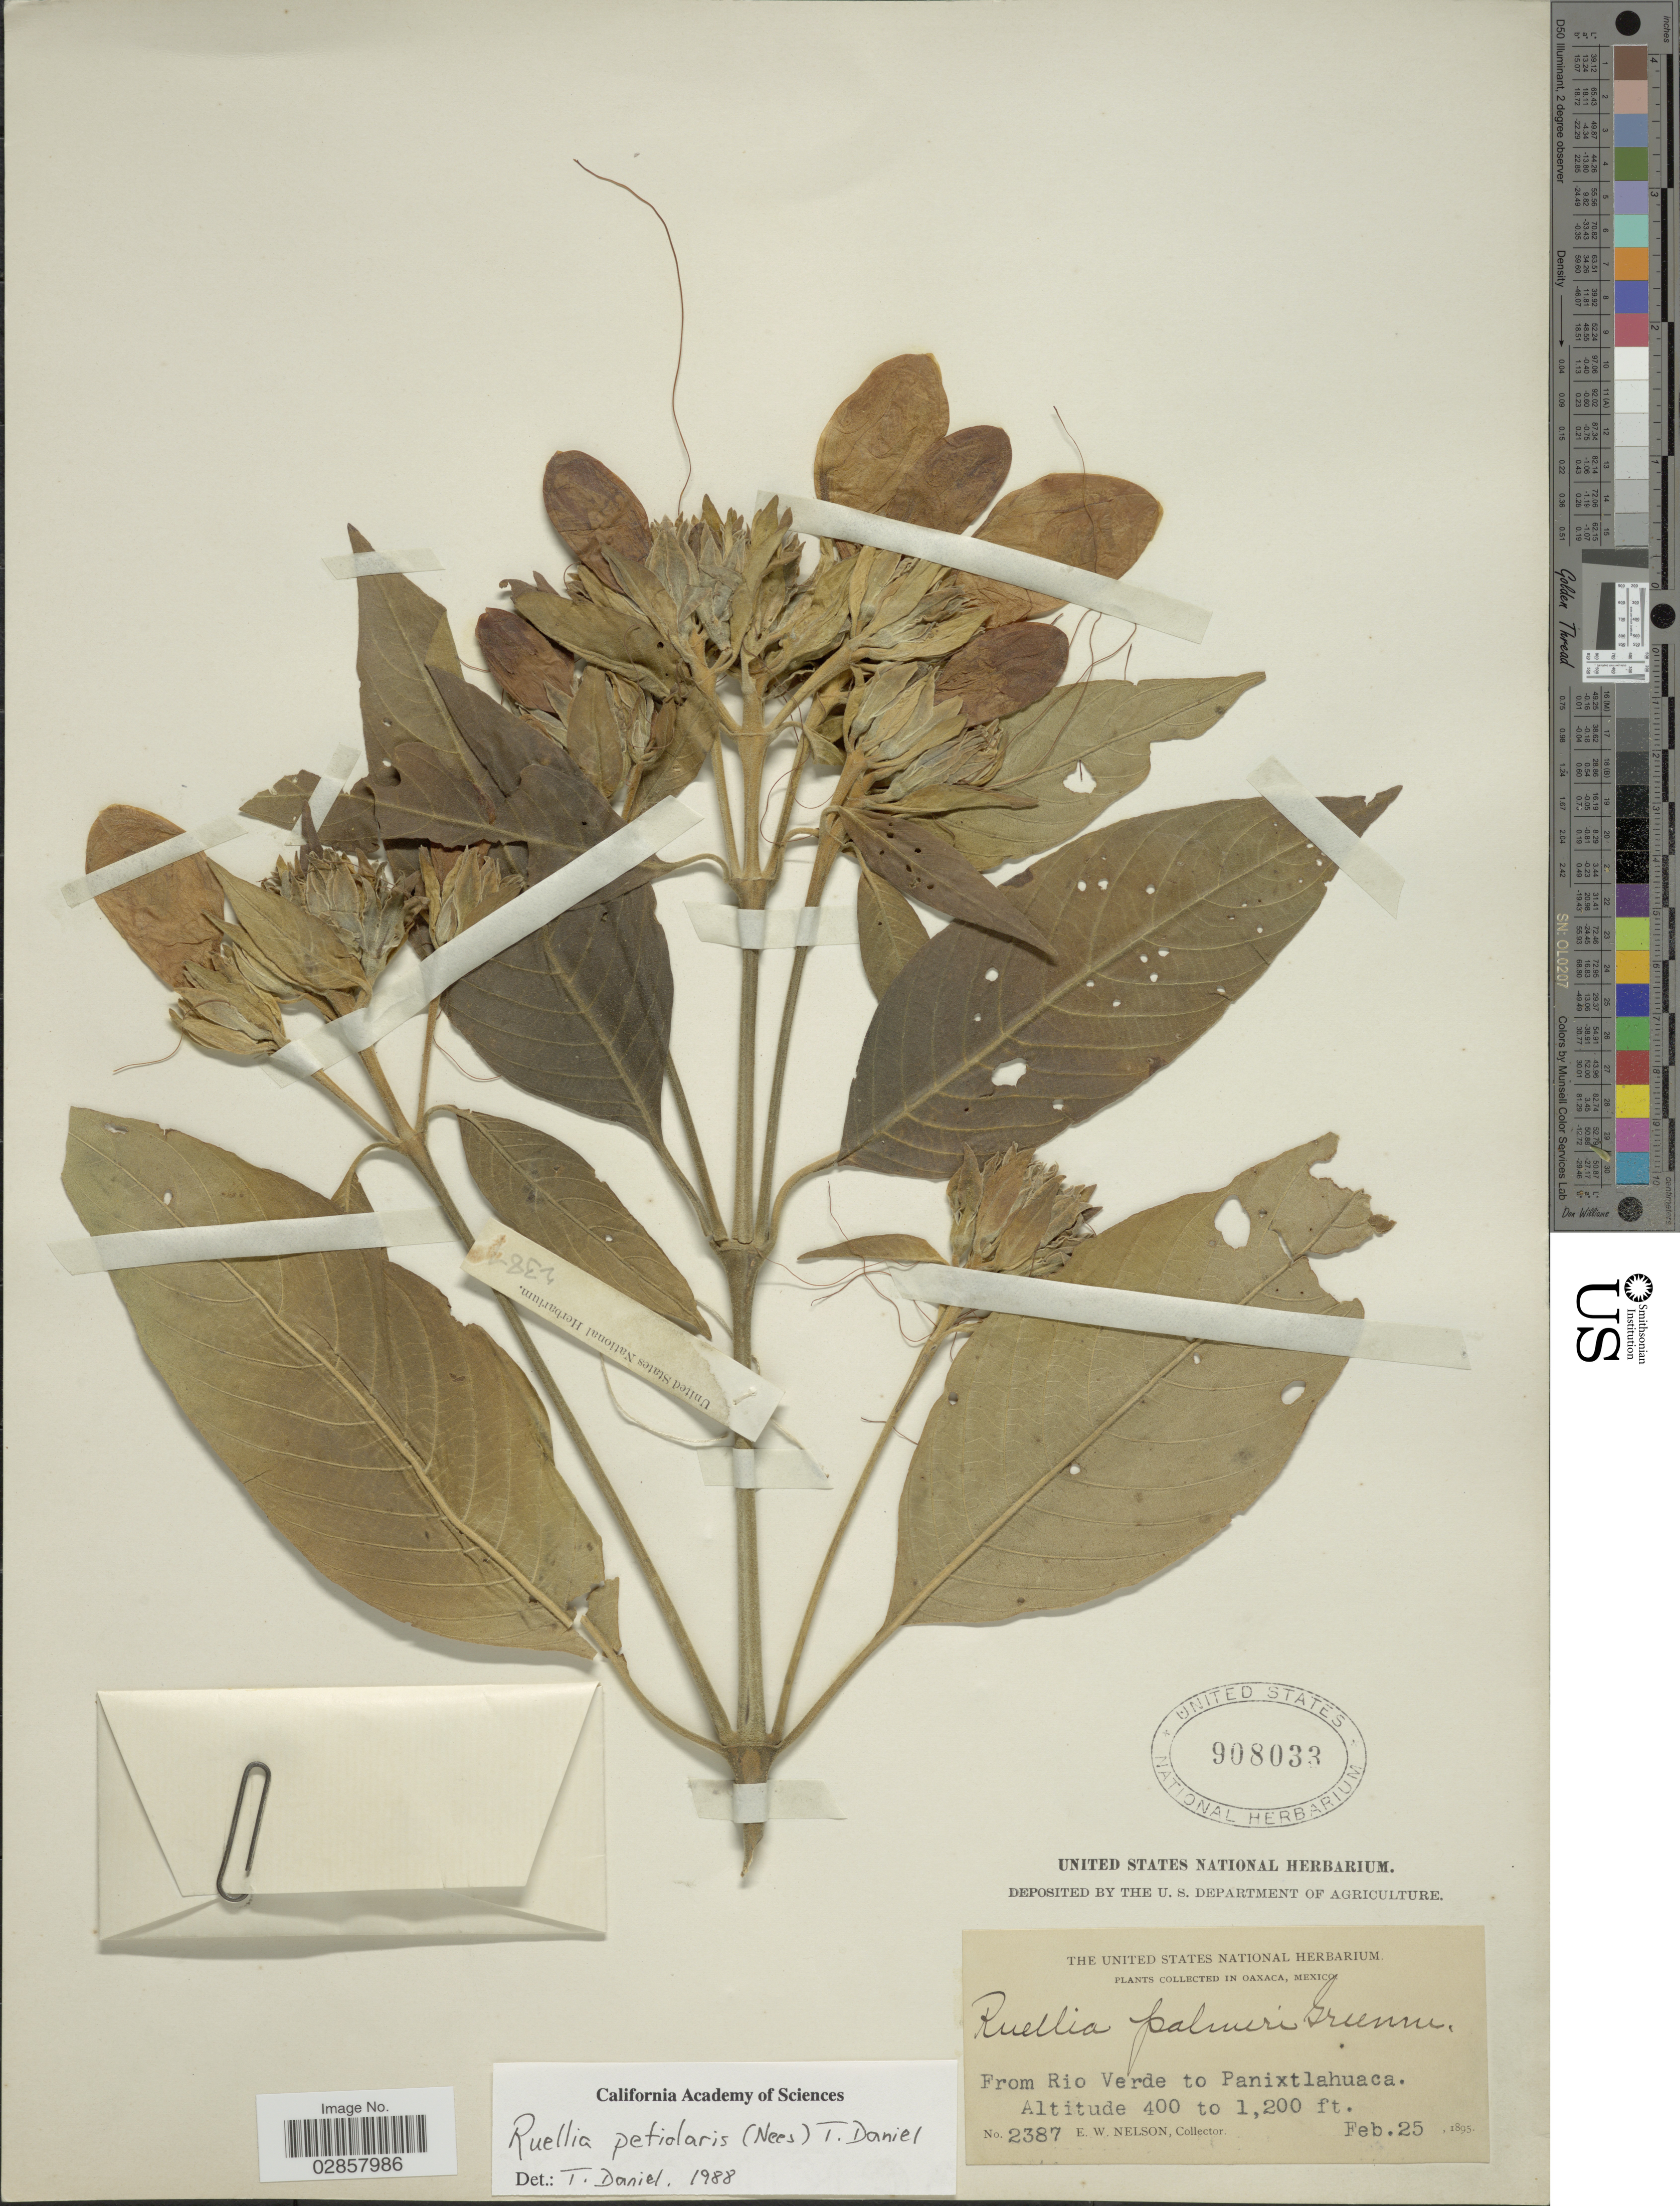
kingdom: Plantae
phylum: Tracheophyta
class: Magnoliopsida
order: Lamiales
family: Acanthaceae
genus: Ruellia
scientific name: Ruellia petiolaris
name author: (Nees) T.F. Daniel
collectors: E. W. Nelson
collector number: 2387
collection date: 1895-02-25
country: Mexico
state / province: Oaxaca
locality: From Rio Verde to Panixtlahuaca.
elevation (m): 122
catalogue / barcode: US 908033